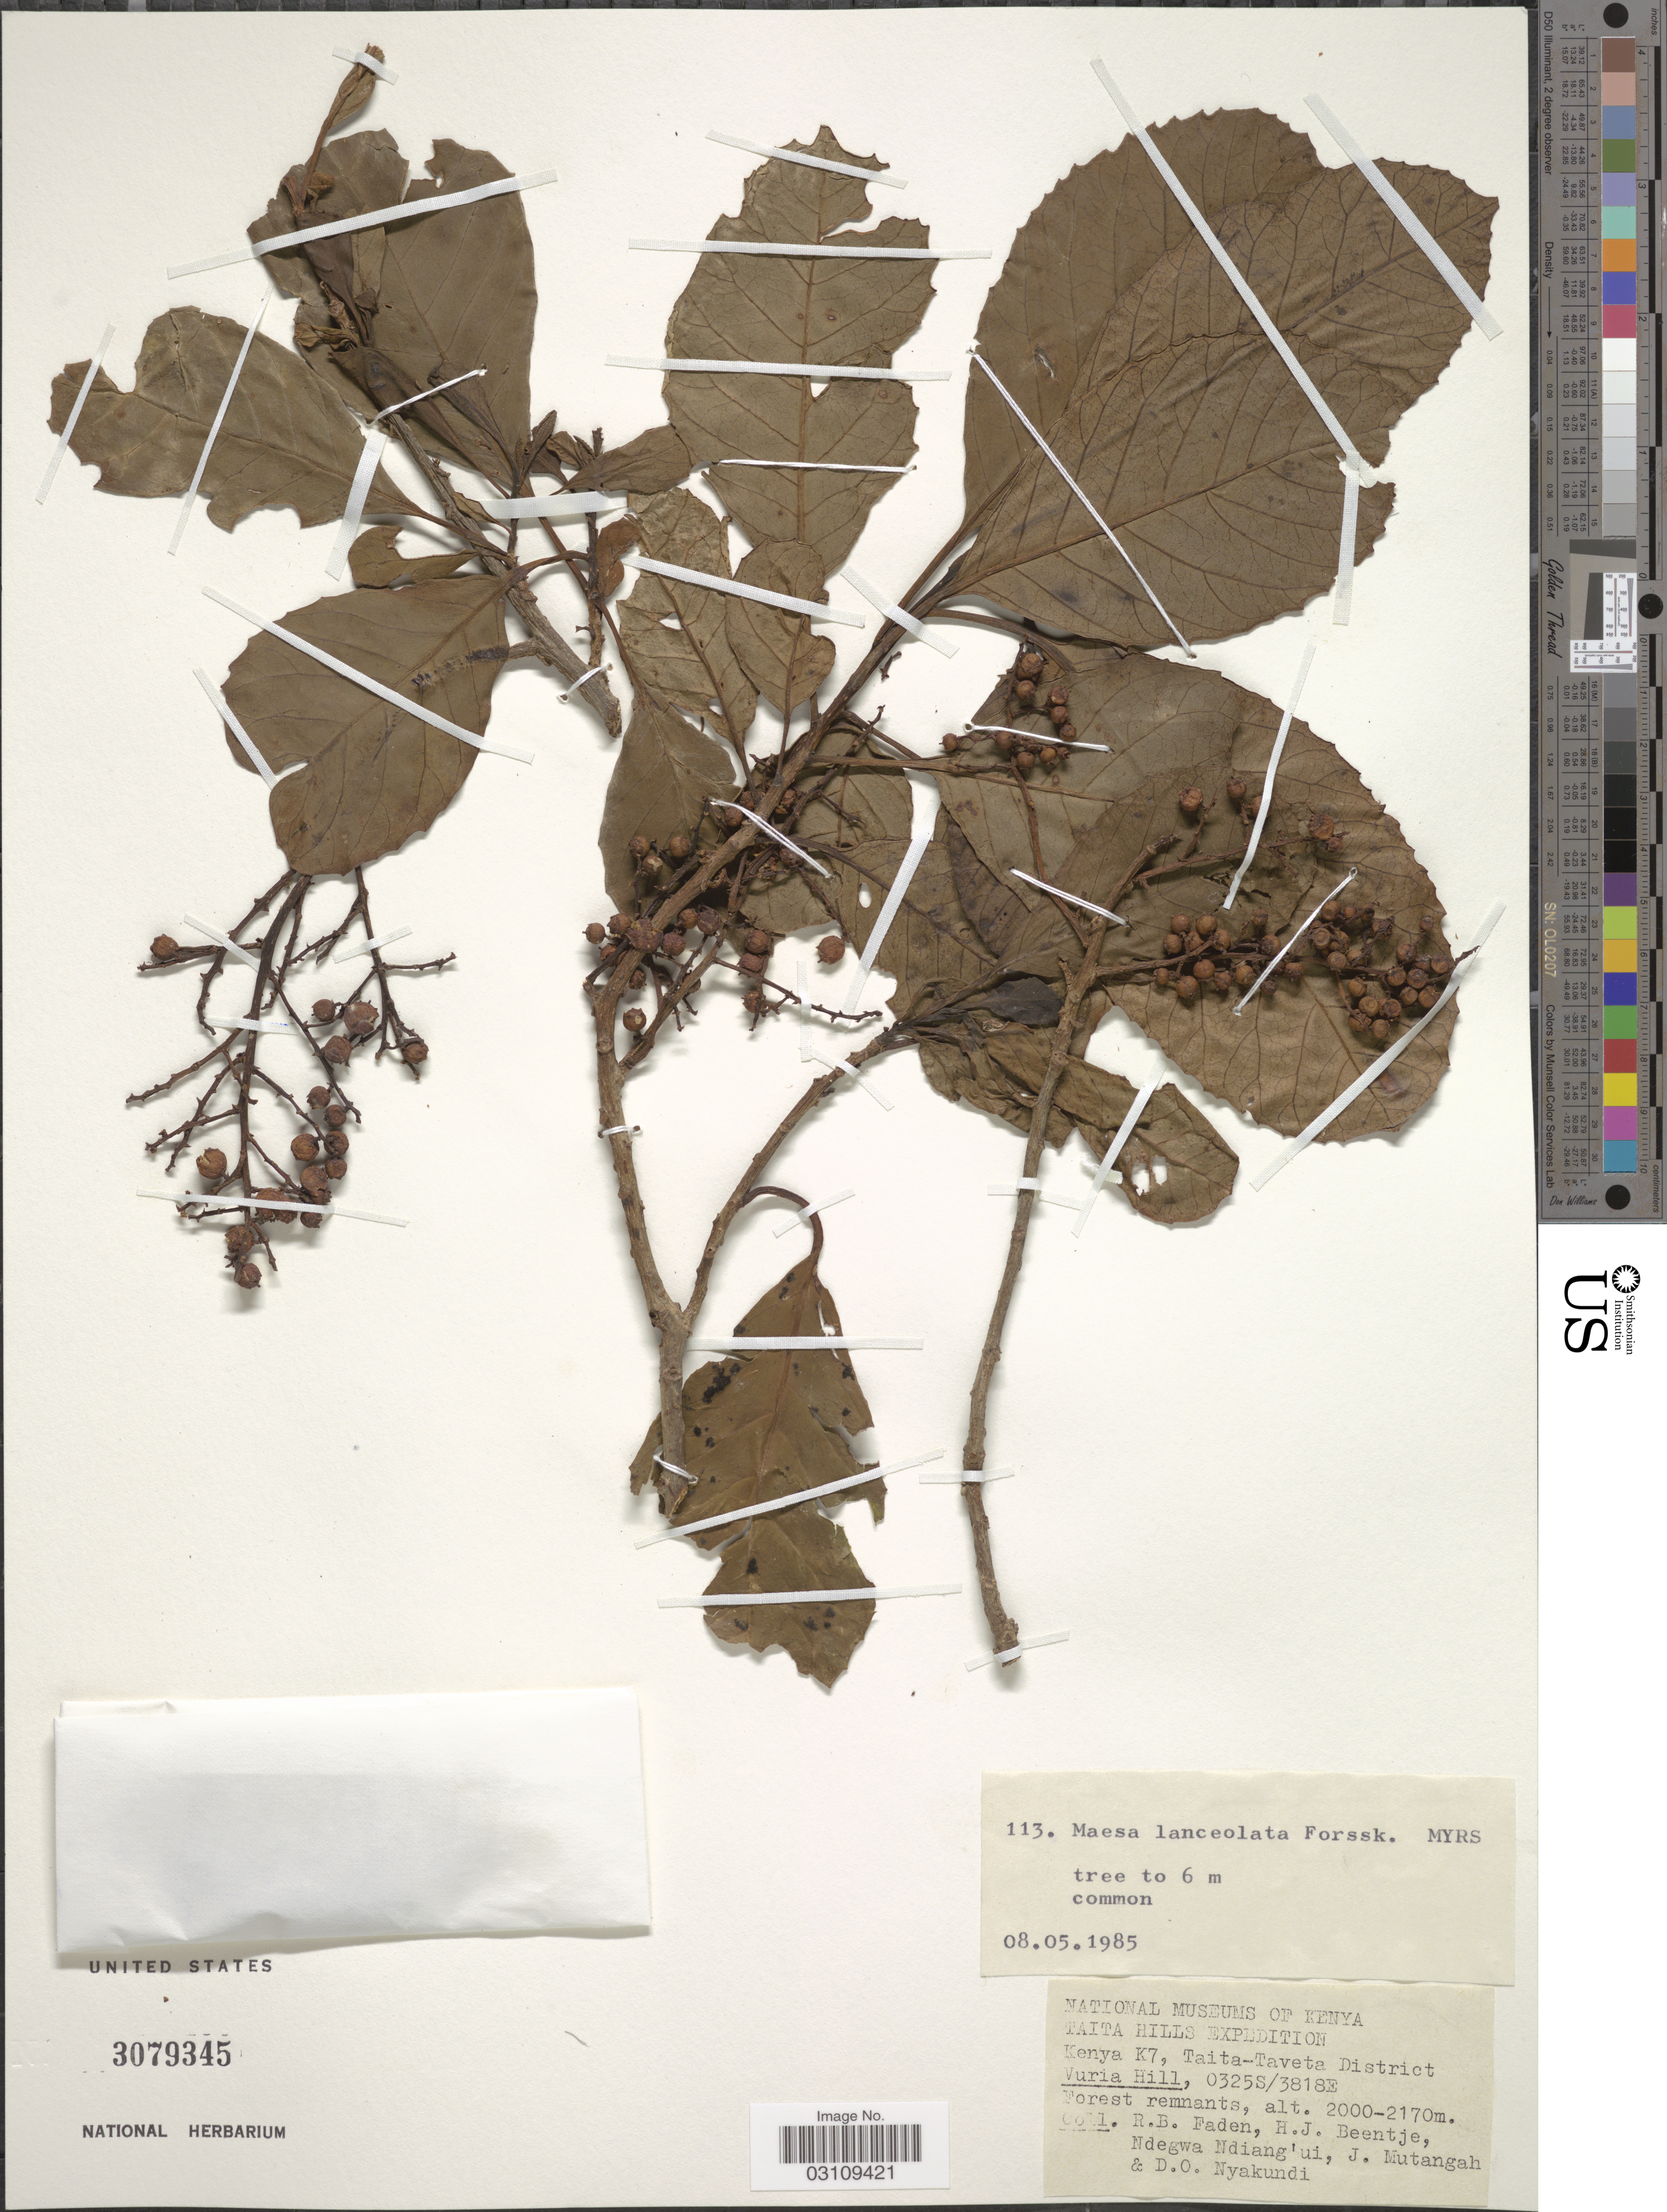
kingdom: Plantae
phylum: Tracheophyta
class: Magnoliopsida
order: Ericales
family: Primulaceae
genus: Maesa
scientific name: Maesa lanceolata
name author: Forssk.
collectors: R. B. Faden, H. J. Beentje, Ndegwa Ndiang'ui, J. Mutangah & D. Nyakundi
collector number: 113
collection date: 1985-05-08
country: Kenya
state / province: Taita Taveta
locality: Taita Hills, K7, Taita-Taveta District, Nuria Hill.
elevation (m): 2000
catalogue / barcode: US 3079345